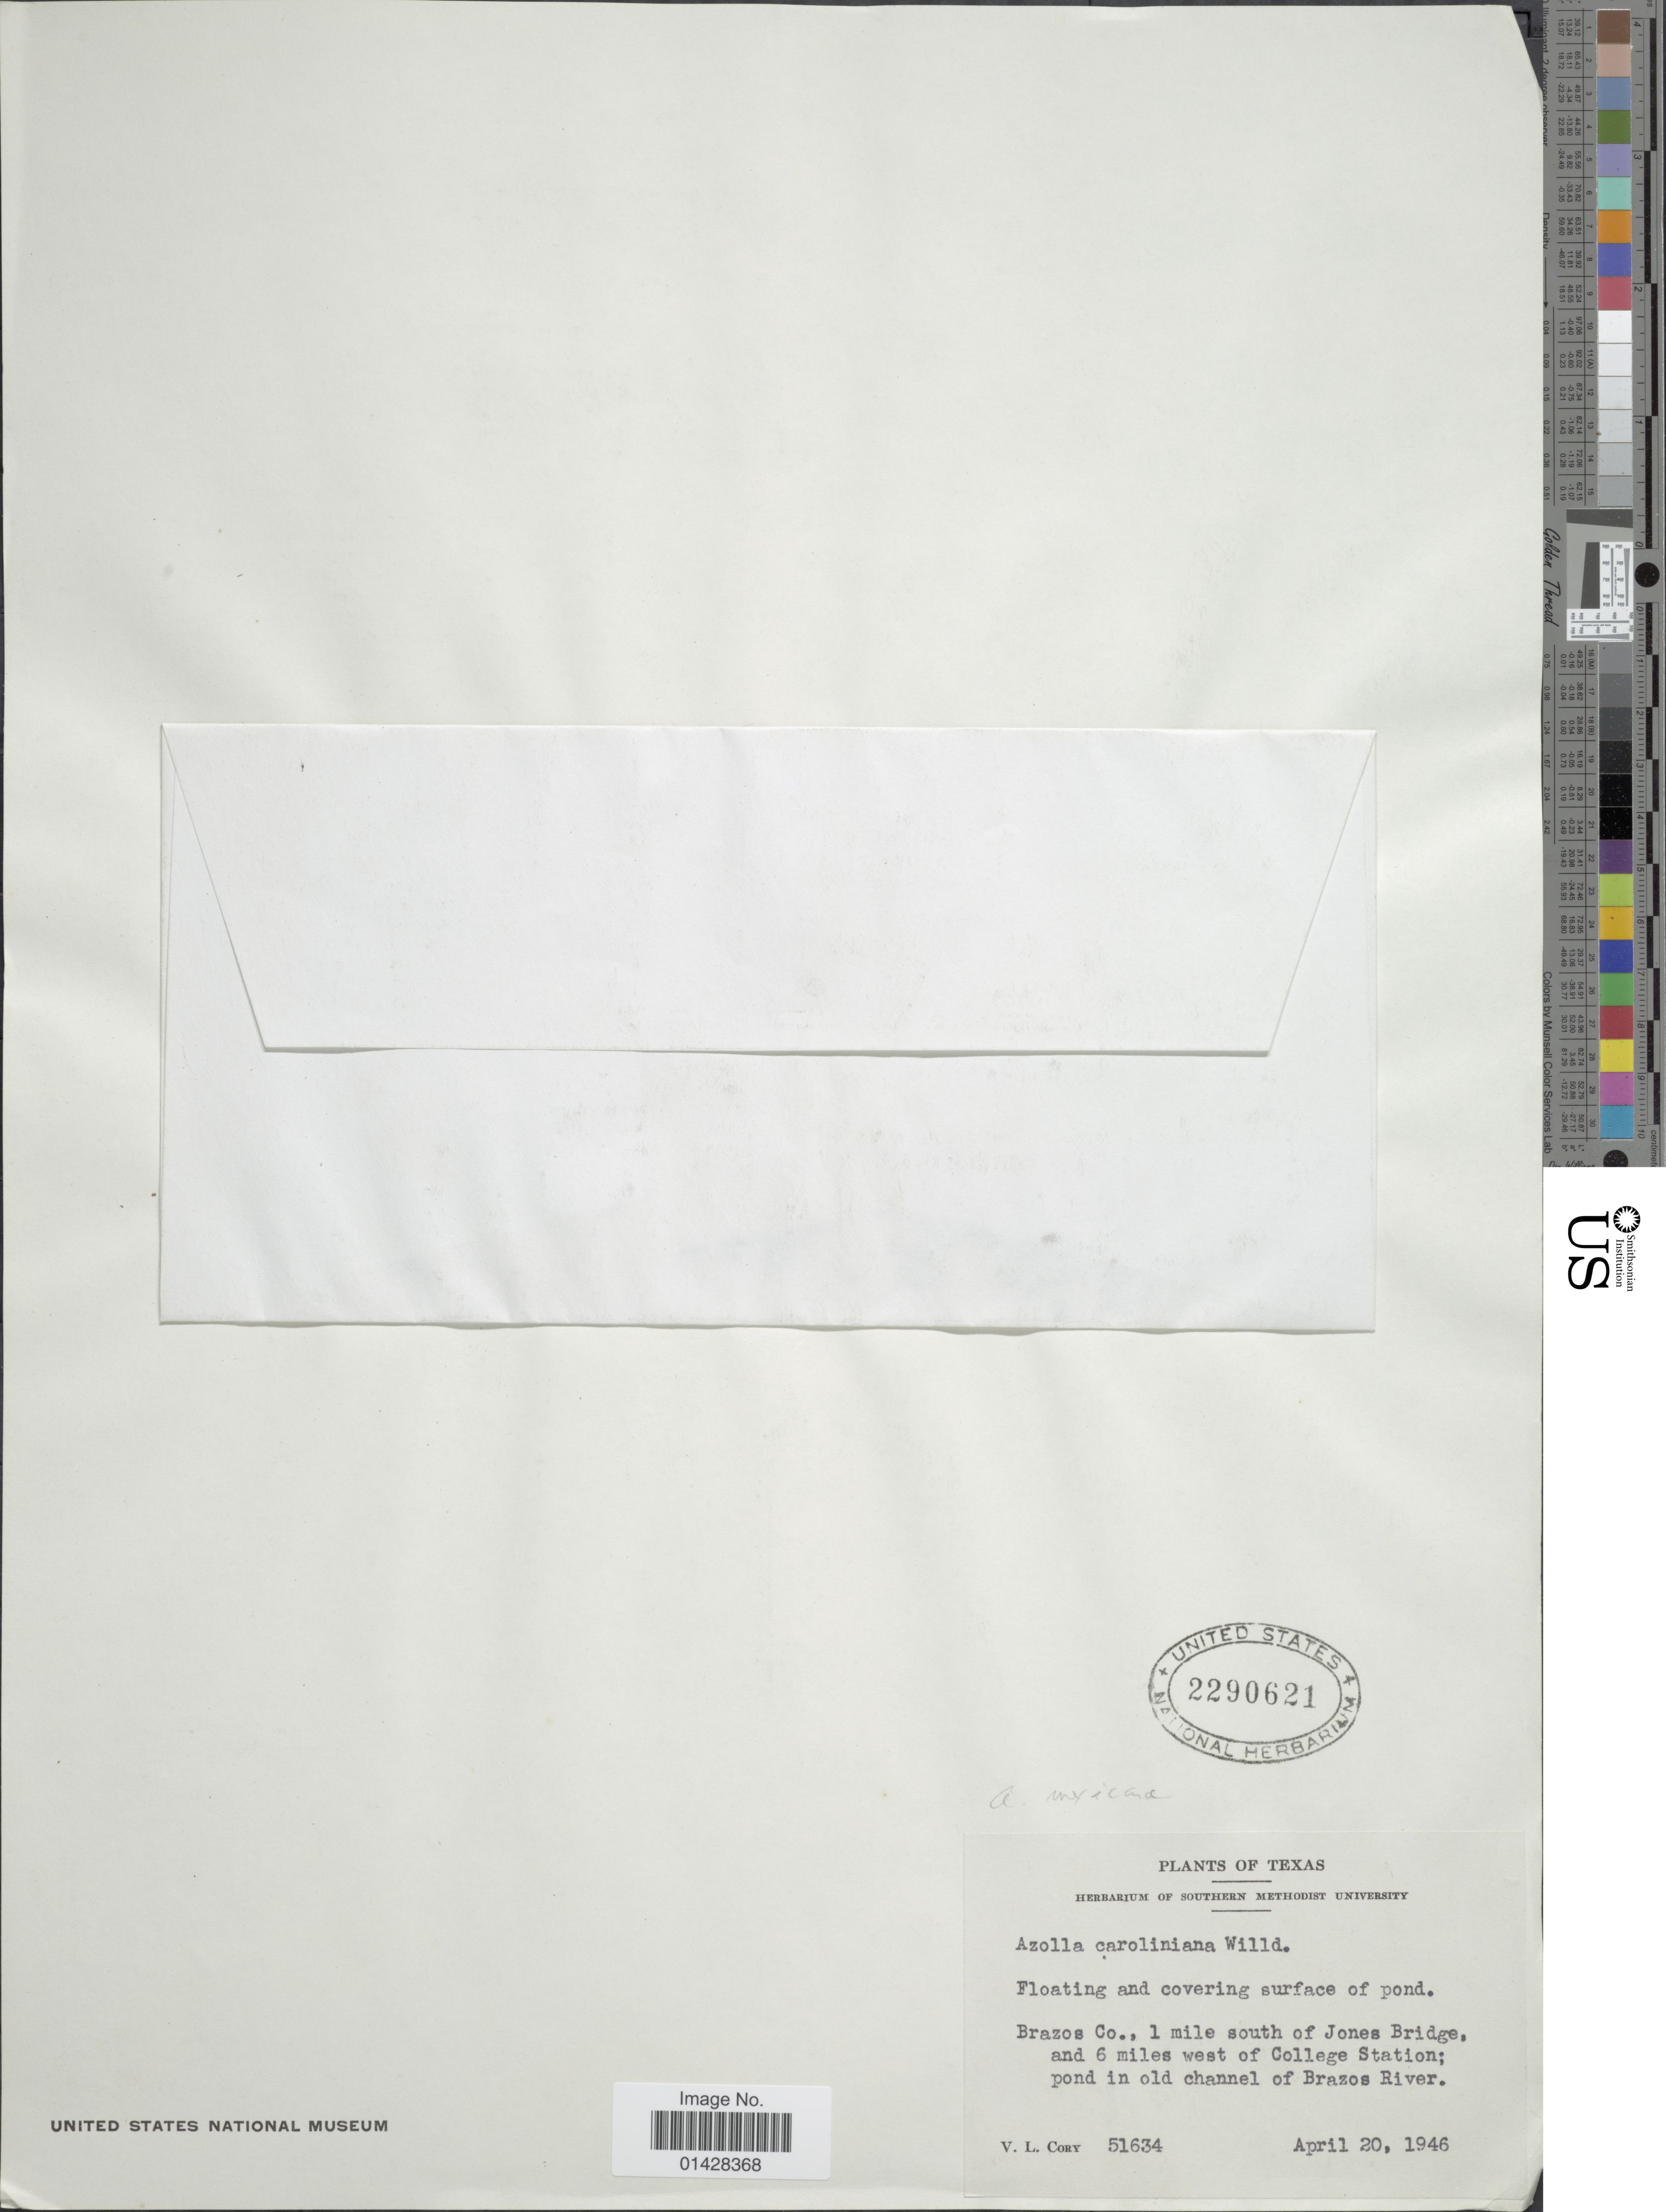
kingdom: Plantae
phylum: Tracheophyta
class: Polypodiopsida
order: Salviniales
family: Salviniaceae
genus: Azolla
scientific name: Azolla caroliniana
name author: Willd.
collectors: V. Cory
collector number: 51634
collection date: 1946-04-20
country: United States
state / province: Texas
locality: Brazos Co., 1 mile south of Jones Bridge, and 6 miles west of College Station; pond in old channel of Brazos River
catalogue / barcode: US 2290621